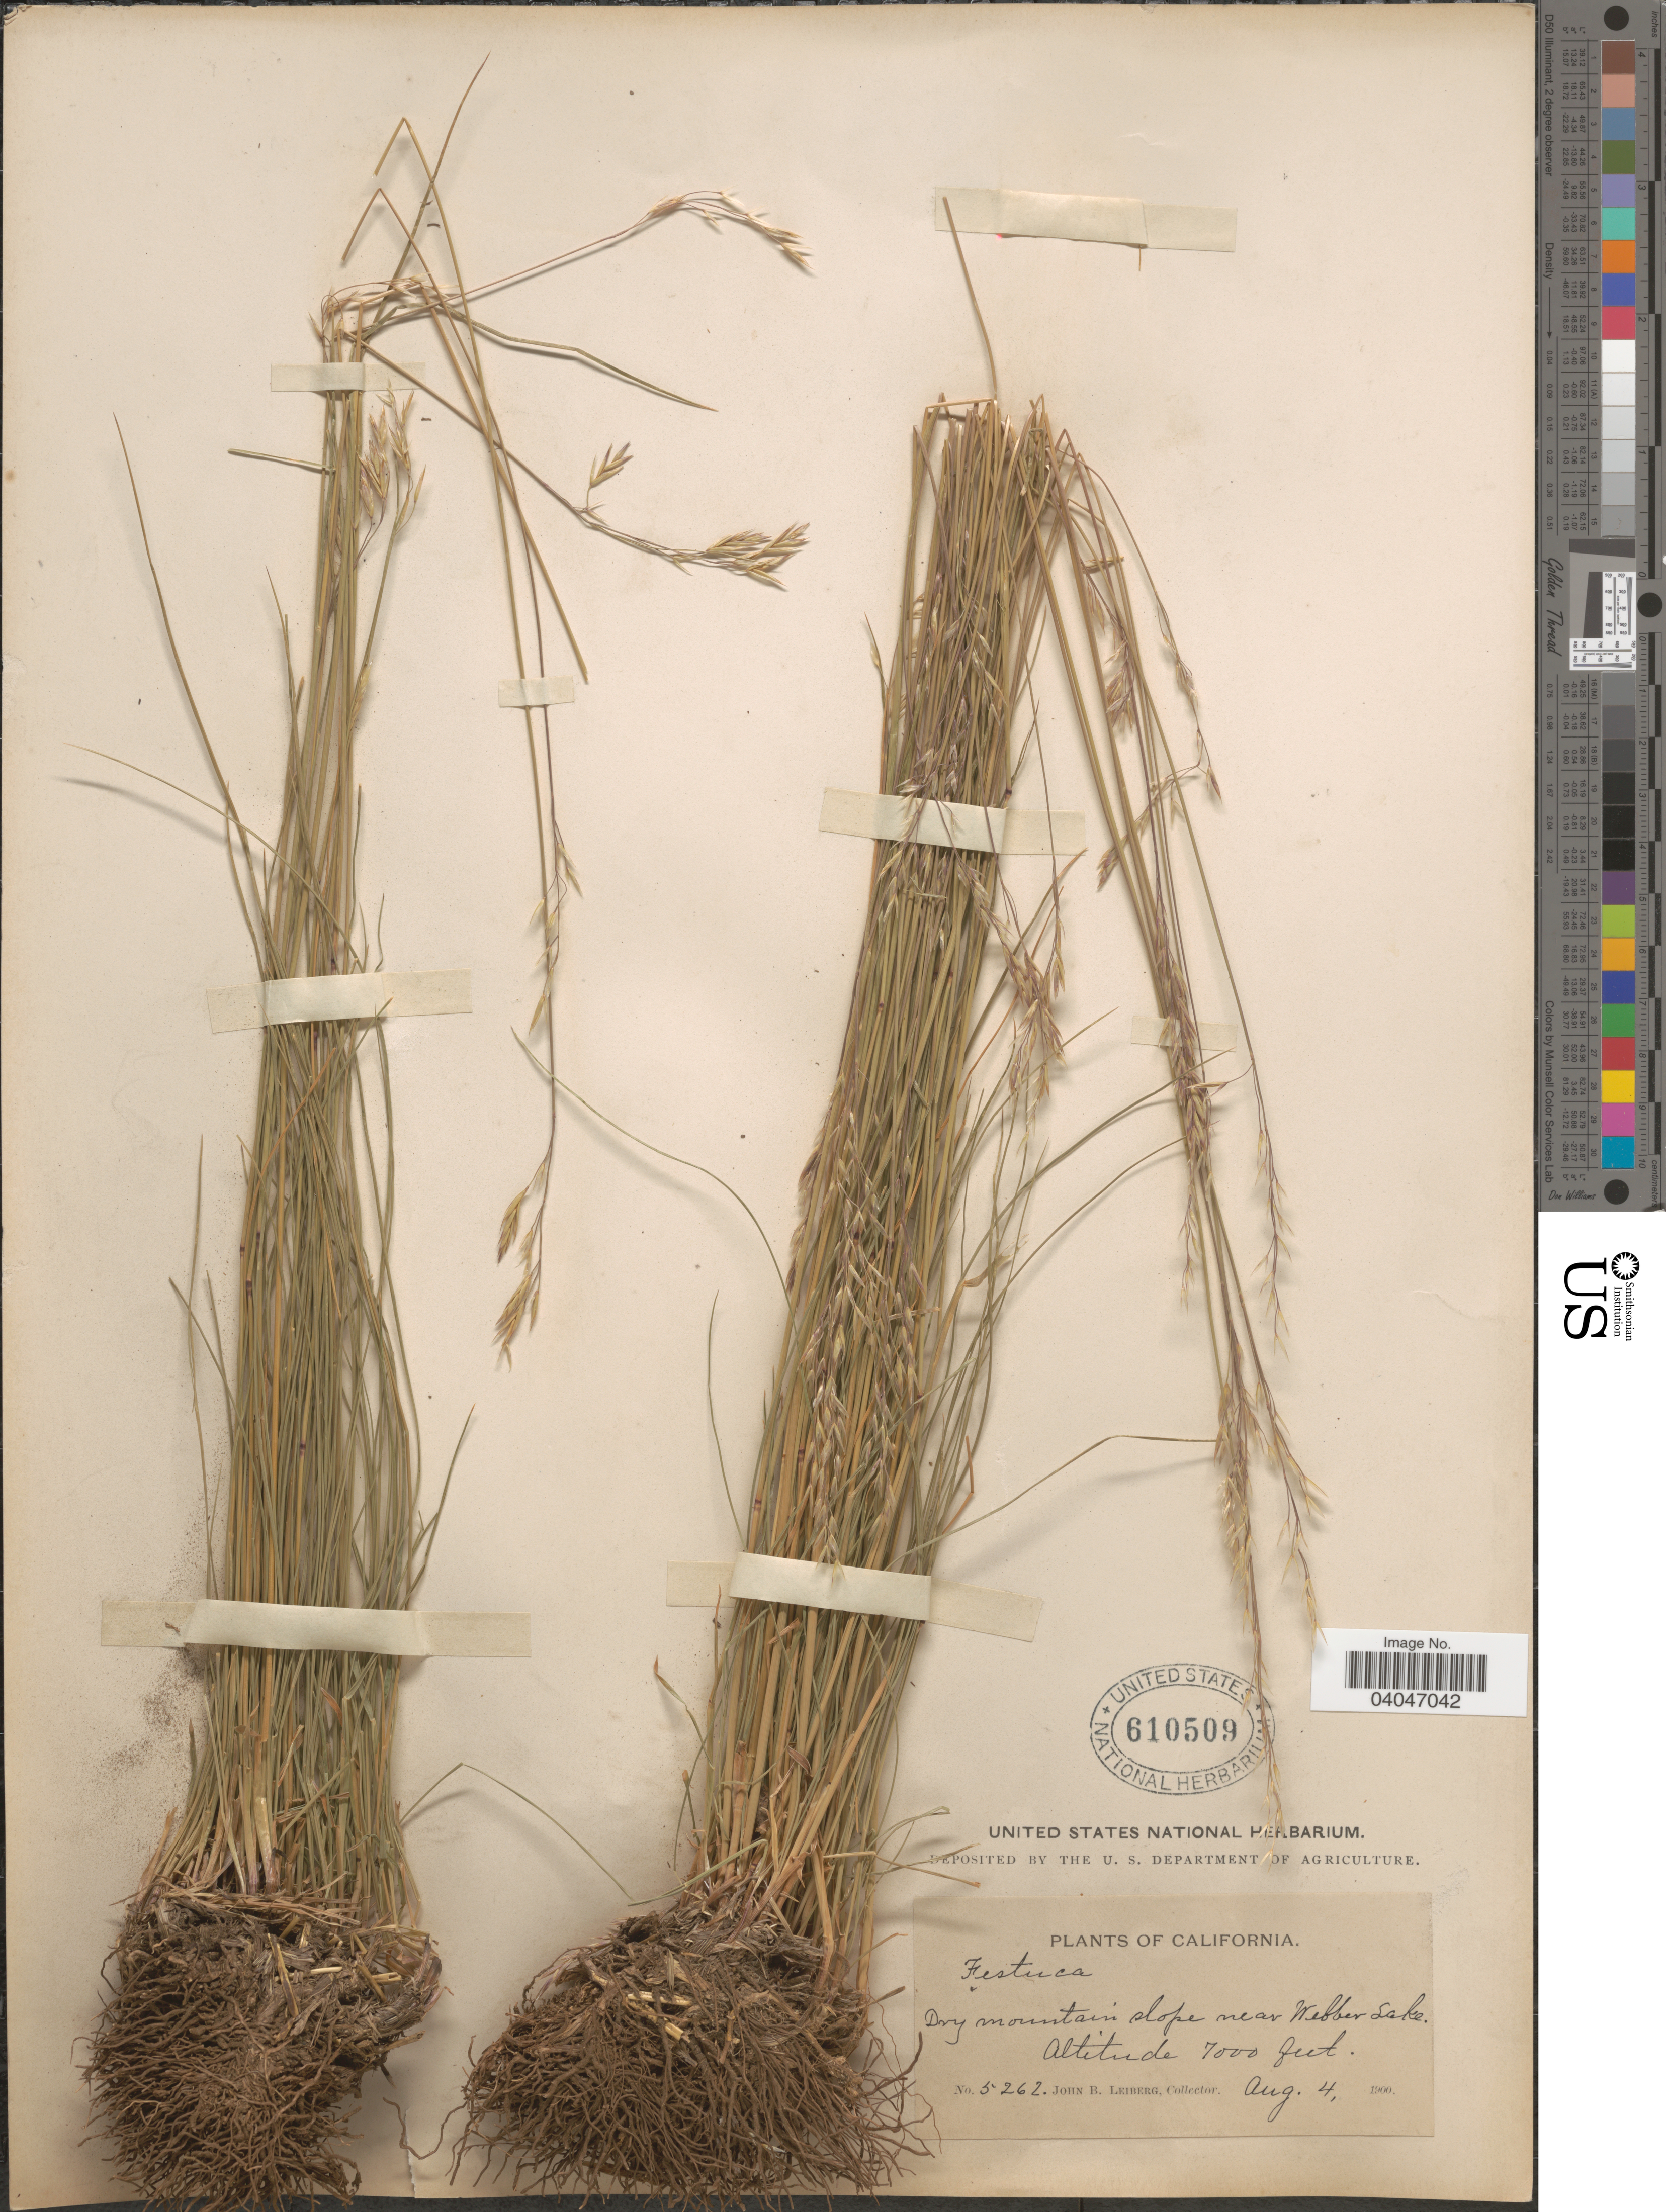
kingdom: Plantae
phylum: Tracheophyta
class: Liliopsida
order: Poales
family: Poaceae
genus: Festuca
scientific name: Festuca viridula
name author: Vasey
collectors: J. B. Leiberg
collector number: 5262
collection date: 1900-08-04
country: United States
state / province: California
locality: Mountain slope near Webber Lake.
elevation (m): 2134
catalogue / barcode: US 610509